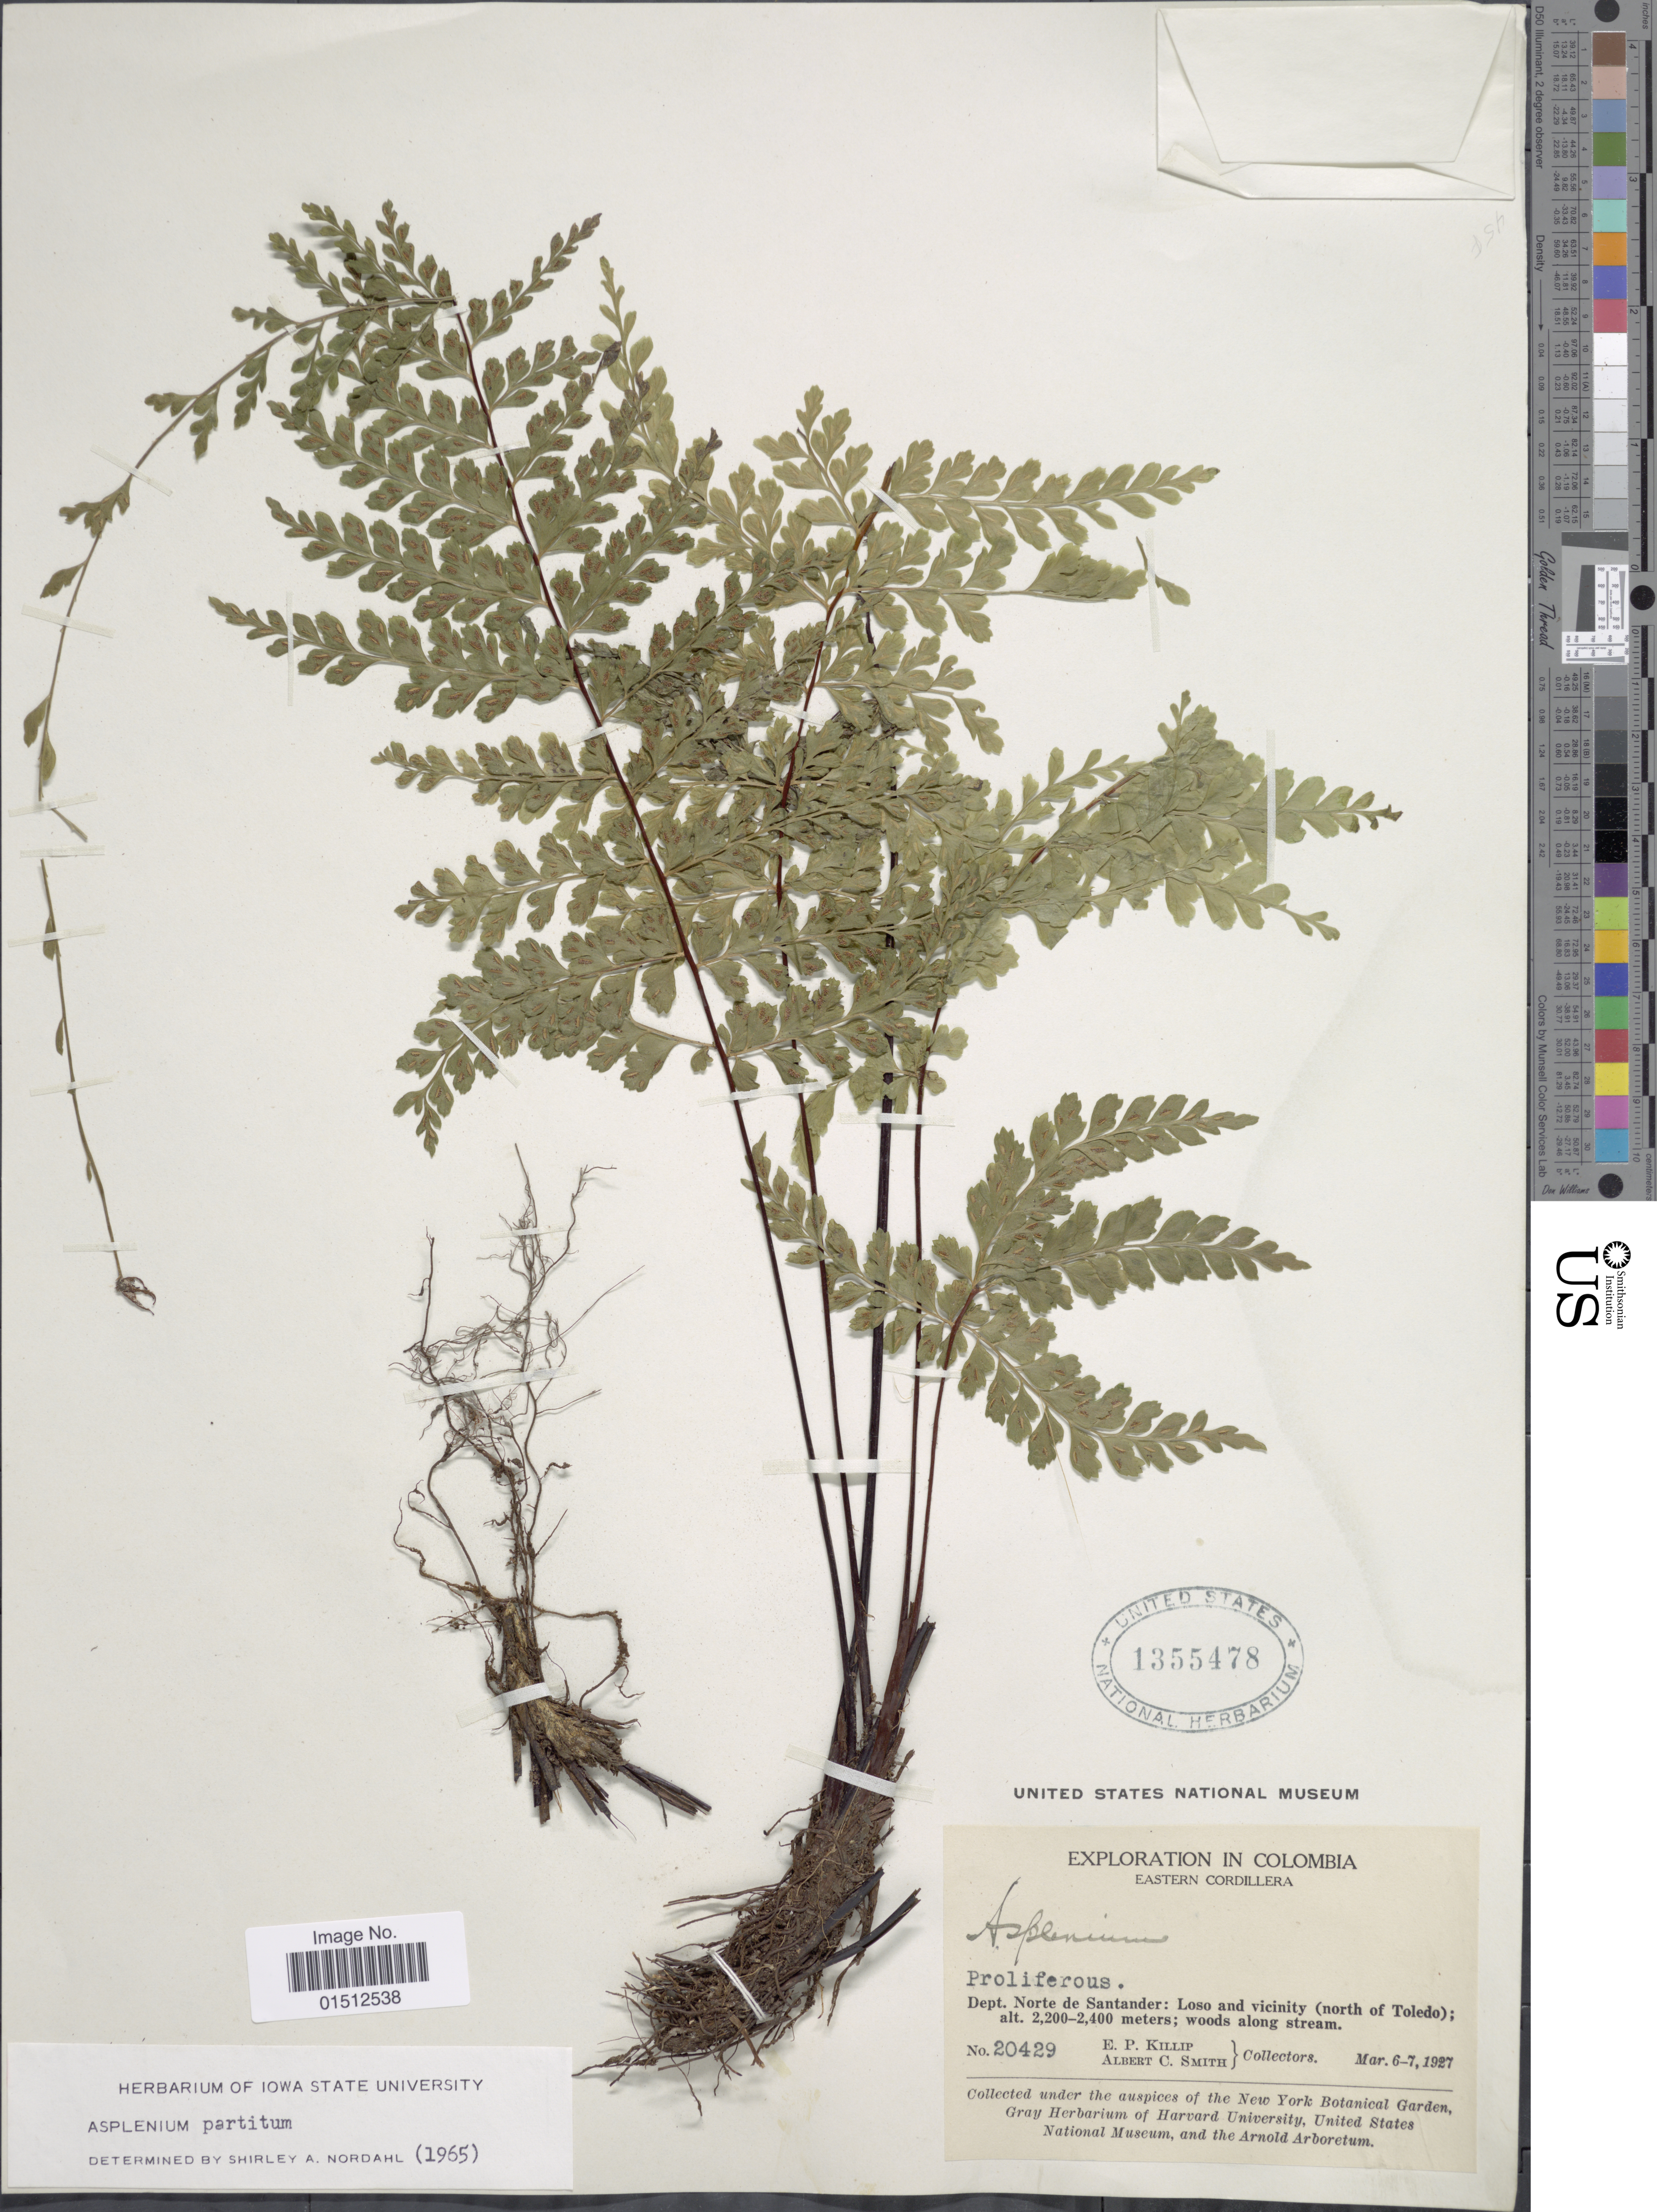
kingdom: Plantae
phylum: Tracheophyta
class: Polypodiopsida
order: Polypodiales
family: Aspleniaceae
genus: Asplenium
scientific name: Asplenium radicans var. partitum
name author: (Klotzsch) Hieron.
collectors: E. P. Killip & A. C. Smith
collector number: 20429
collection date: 1927-03-06/1927-03-07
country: Colombia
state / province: Norte de Santander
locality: Colombia, Eastern Cordillera. Dept. Norte de Santander: Loso and vicinity (north of Toledo).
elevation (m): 2200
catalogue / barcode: US 1355478